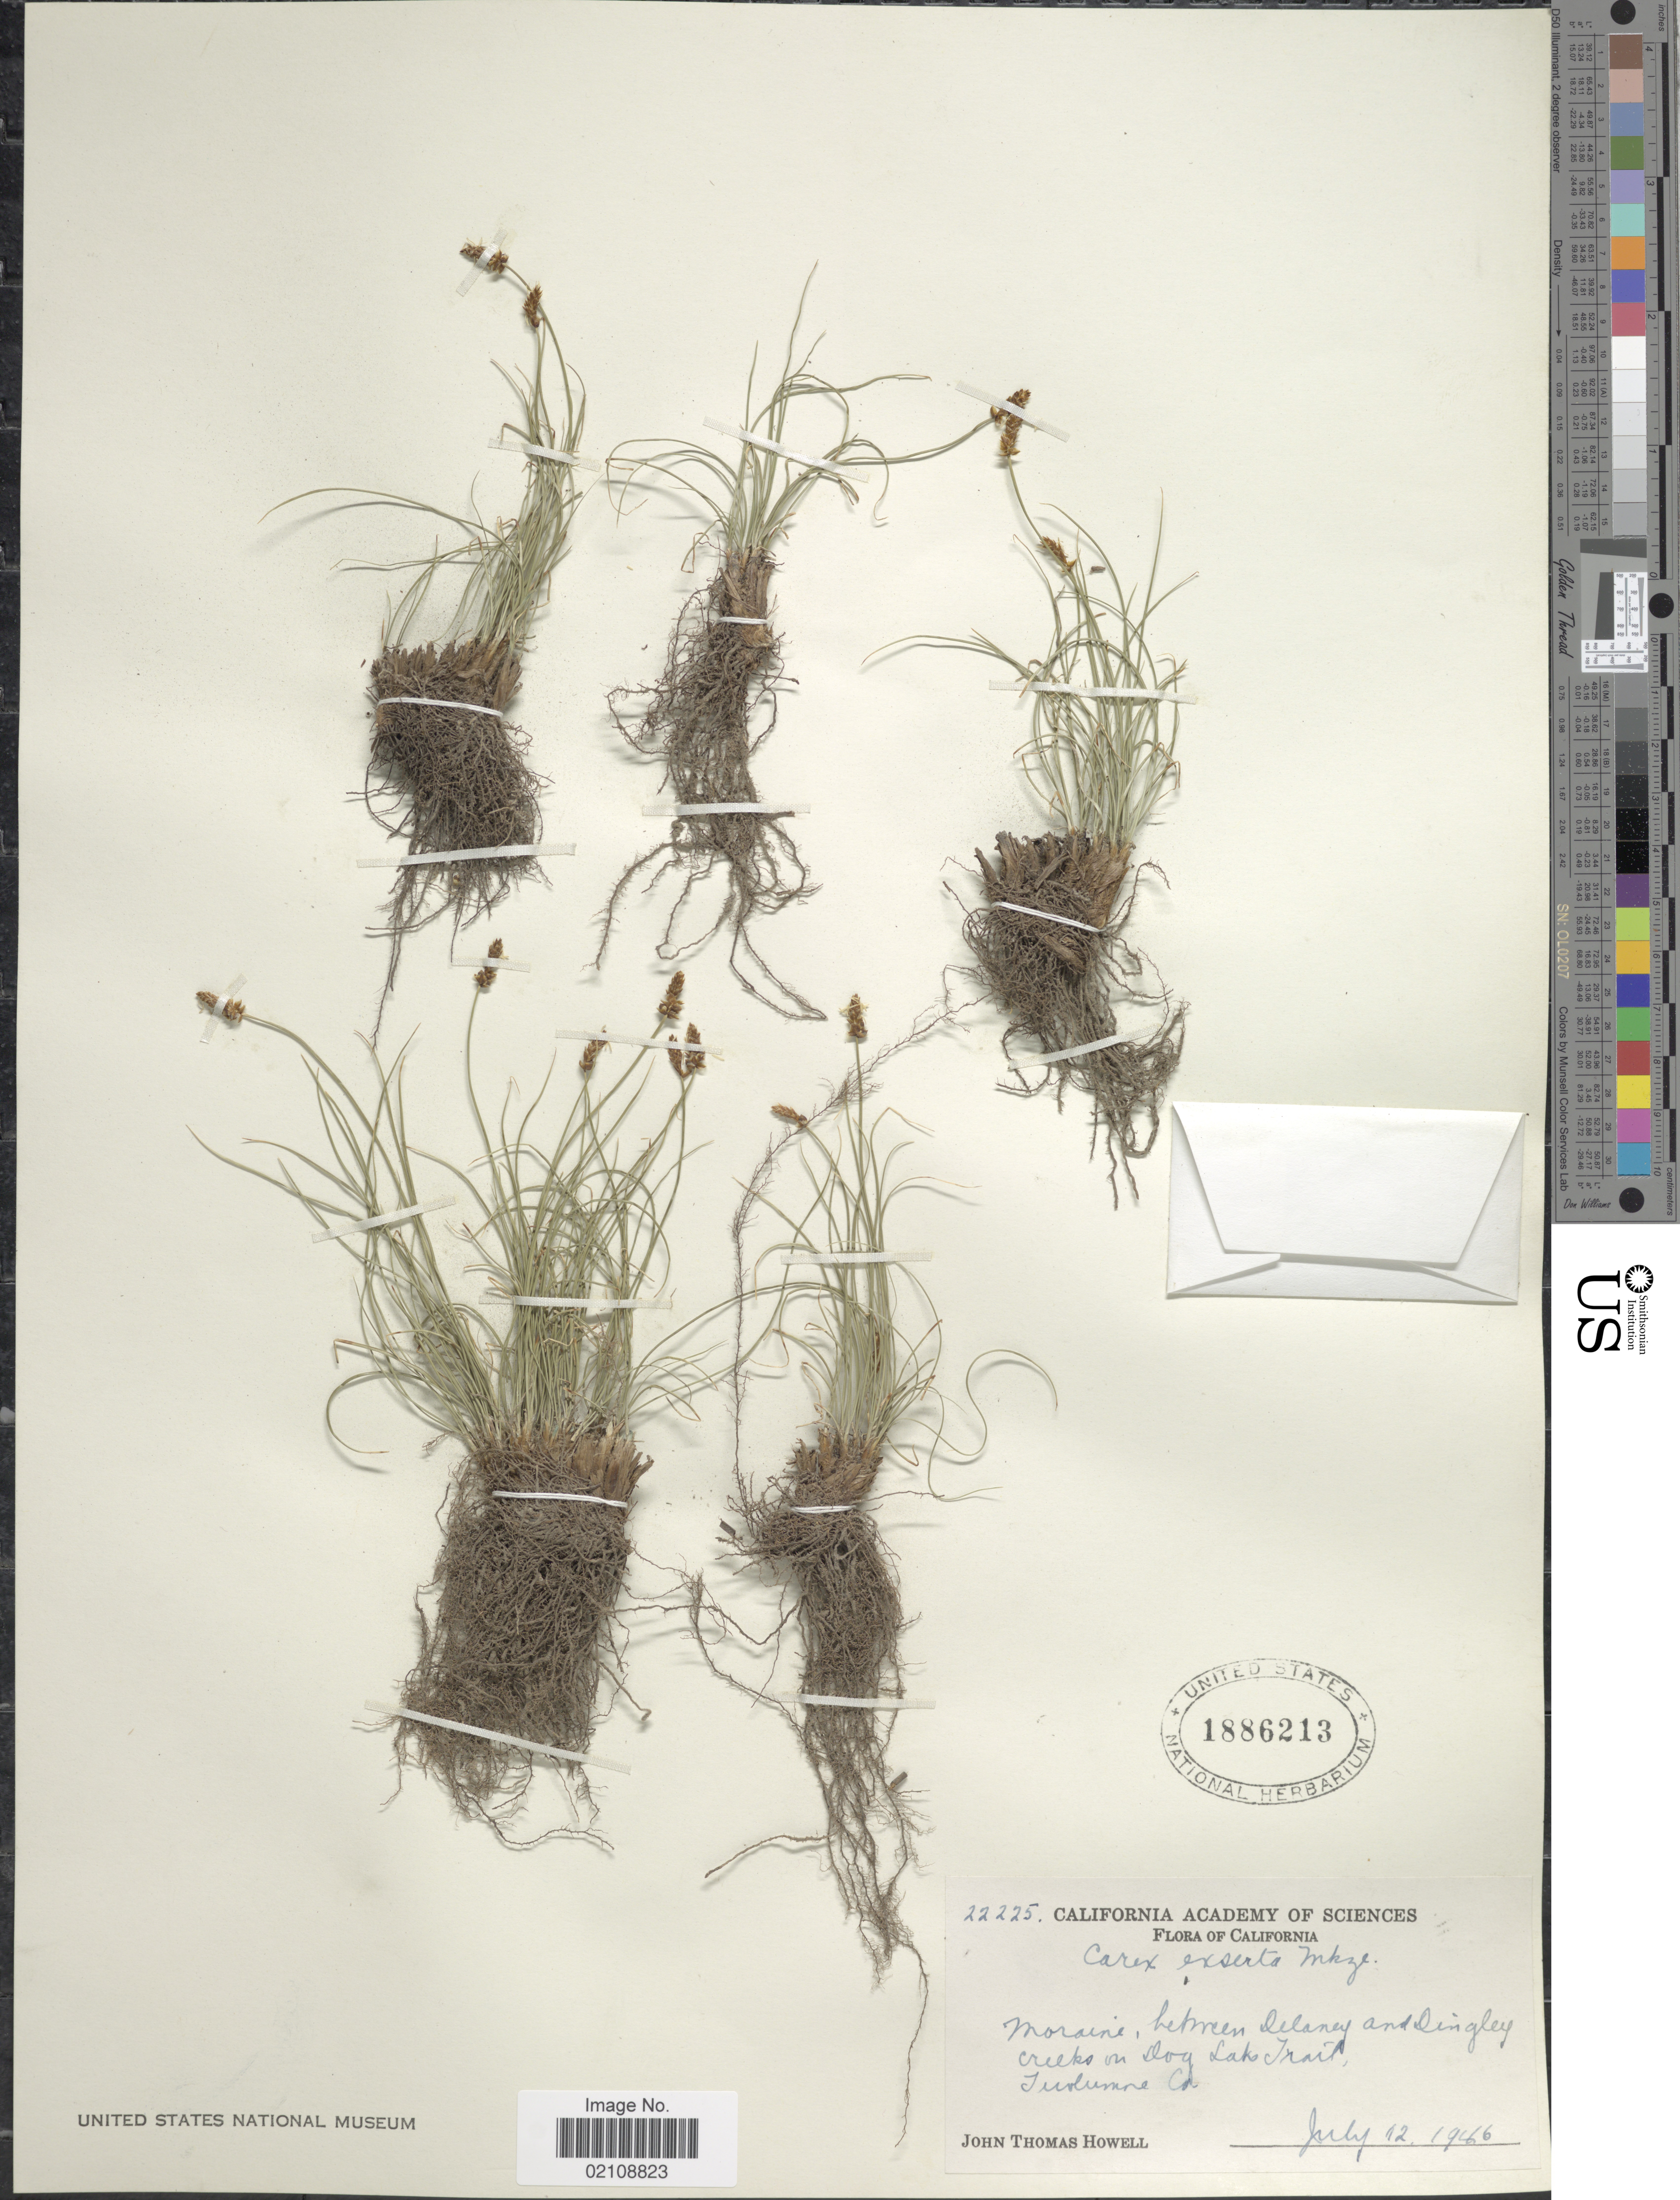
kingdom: Plantae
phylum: Tracheophyta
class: Liliopsida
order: Poales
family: Cyperaceae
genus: Carex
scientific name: Carex filifolia var. erostrata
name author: Kük.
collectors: J. T. Howell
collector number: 22225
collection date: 1946-07-12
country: United States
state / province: California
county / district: Tuolumne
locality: Moraine, between Delaney and Dingley Creeks on Dog Lake Trail, Tuolumne Co.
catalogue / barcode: US 1886213